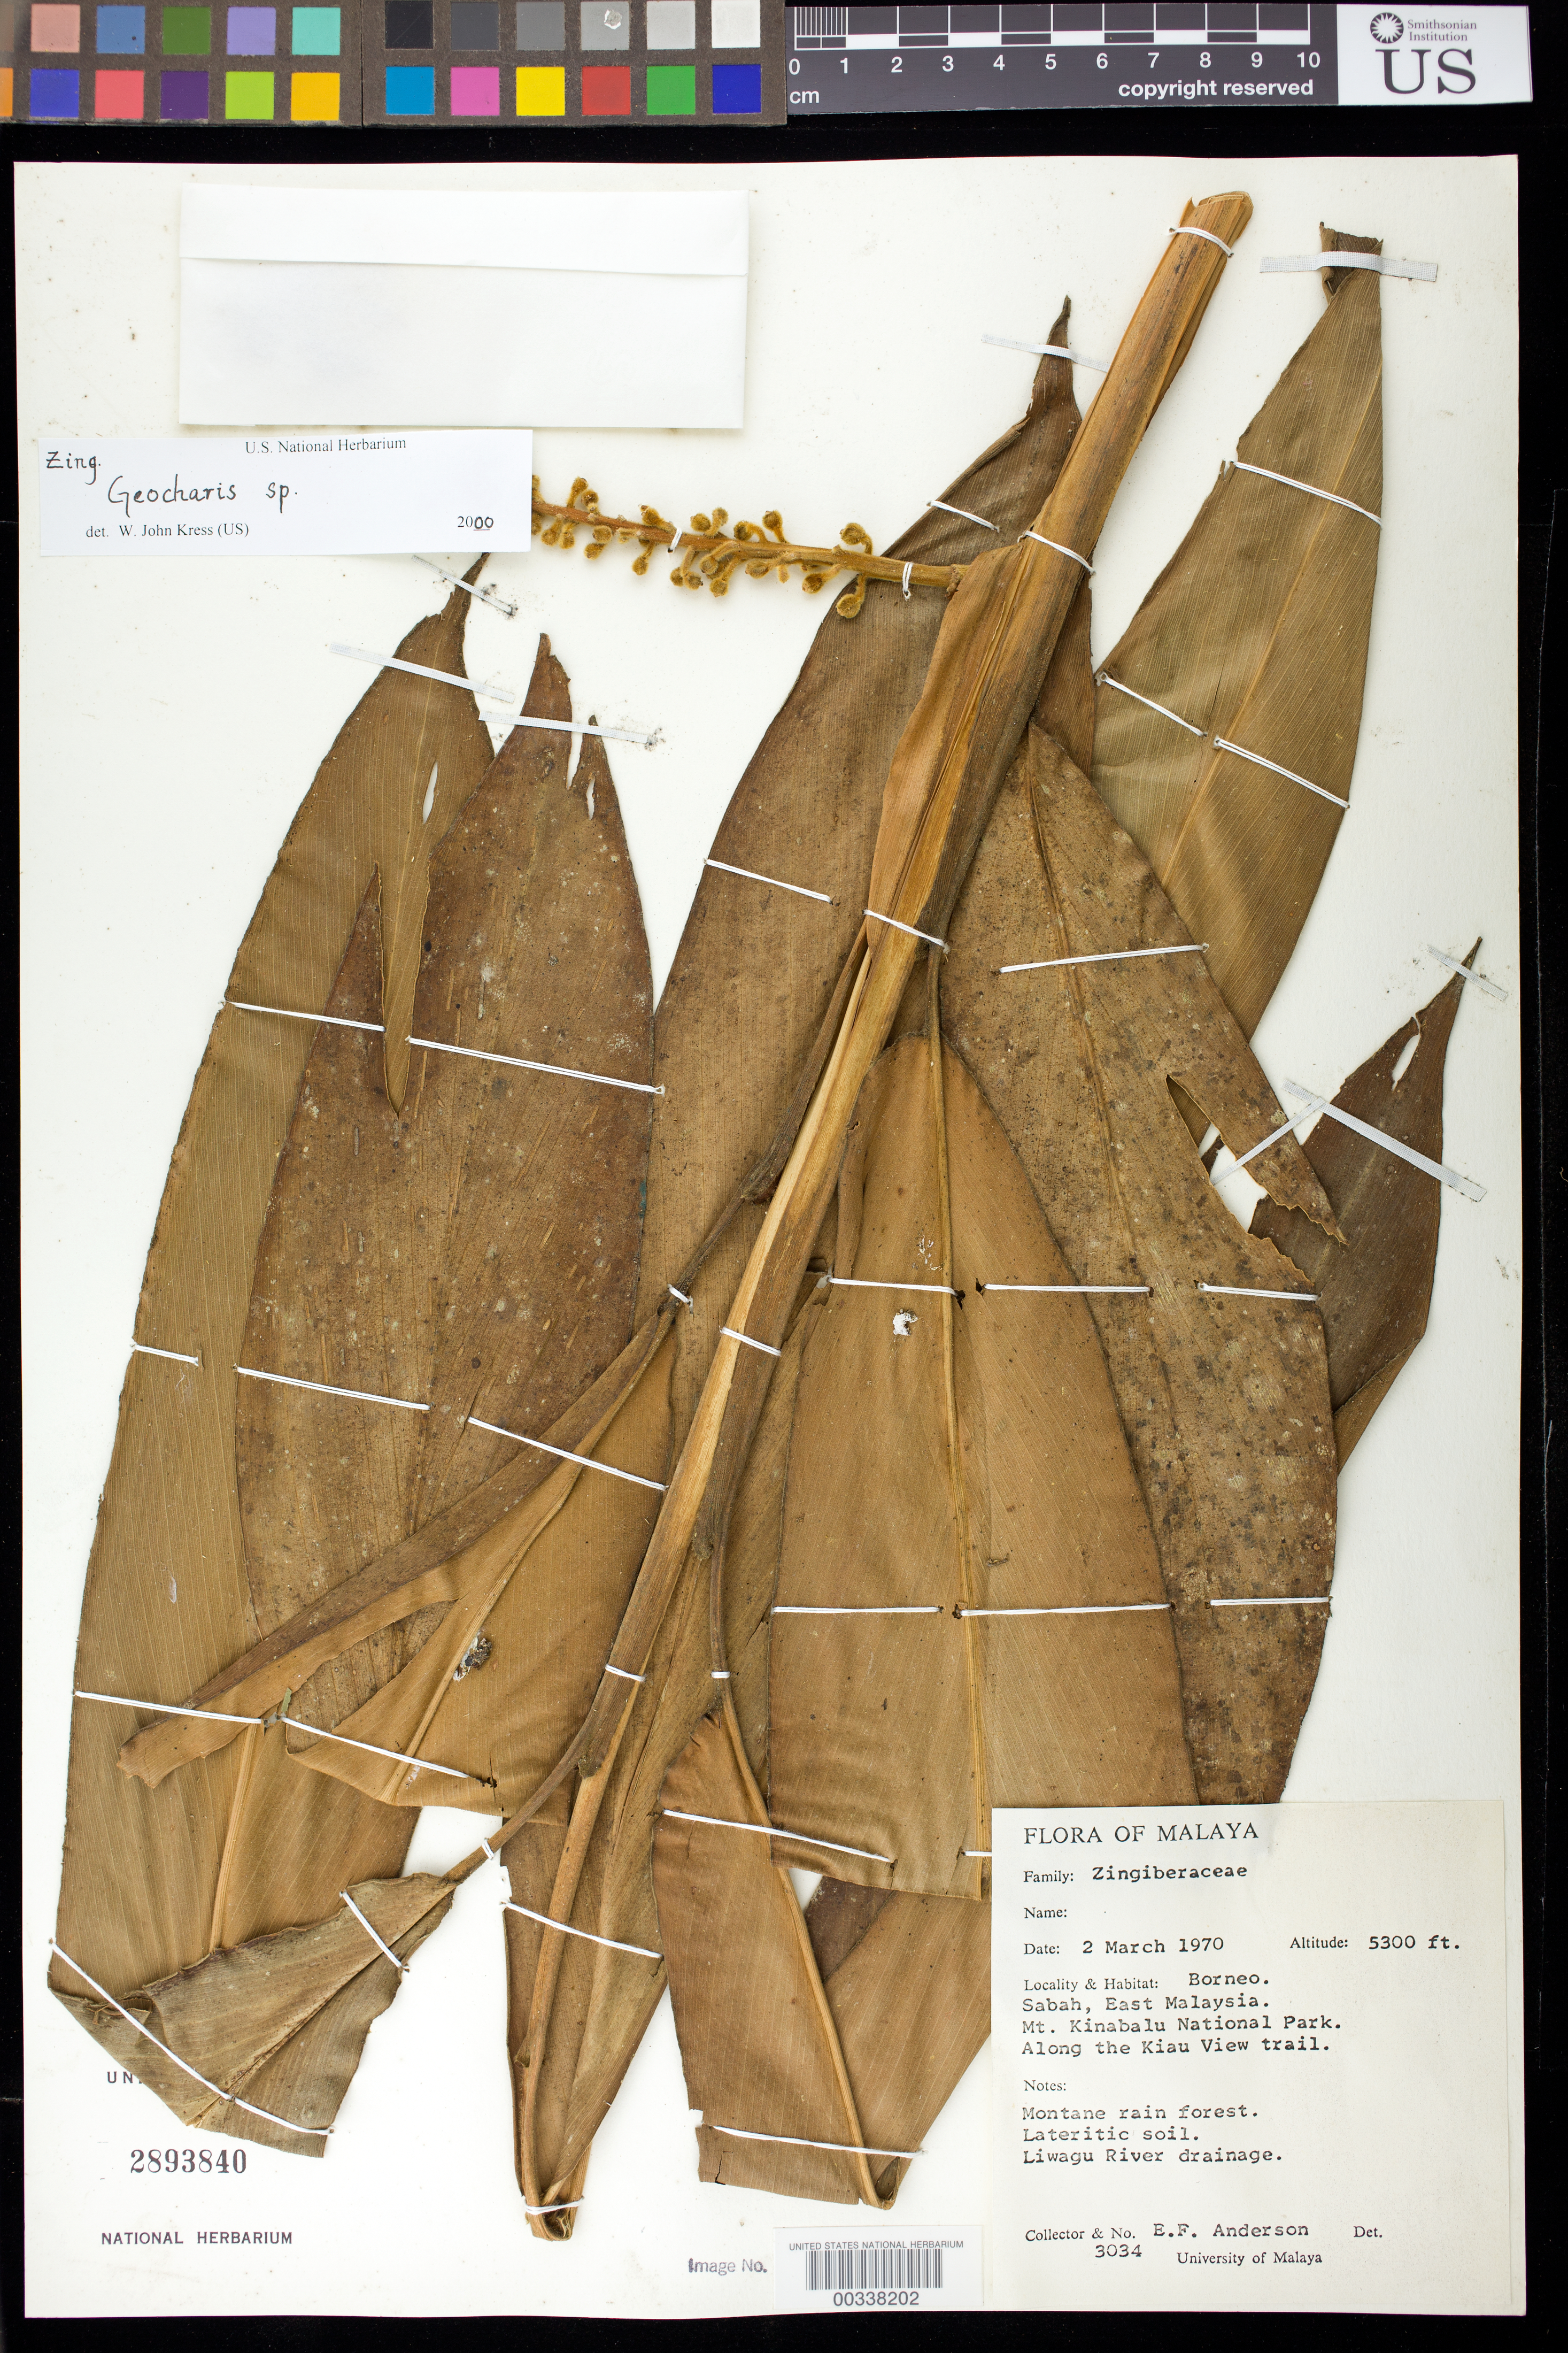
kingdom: Plantae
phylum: Tracheophyta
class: Liliopsida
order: Zingiberales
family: Zingiberaceae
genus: Geocharis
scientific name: Geocharis sp.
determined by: Kress, W. J., (US), Smithsonian Institution - National Museum of Natural History (UNITED STATES)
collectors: E. F. Anderson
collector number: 3034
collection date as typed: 02 Mar 1970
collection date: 1970-03-02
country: Malaysia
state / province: Sabah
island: Borneo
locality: Flora of malaya, sabah, east malaysia, mt kinabalu national park, along kiau view trail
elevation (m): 1615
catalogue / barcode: US 2893840